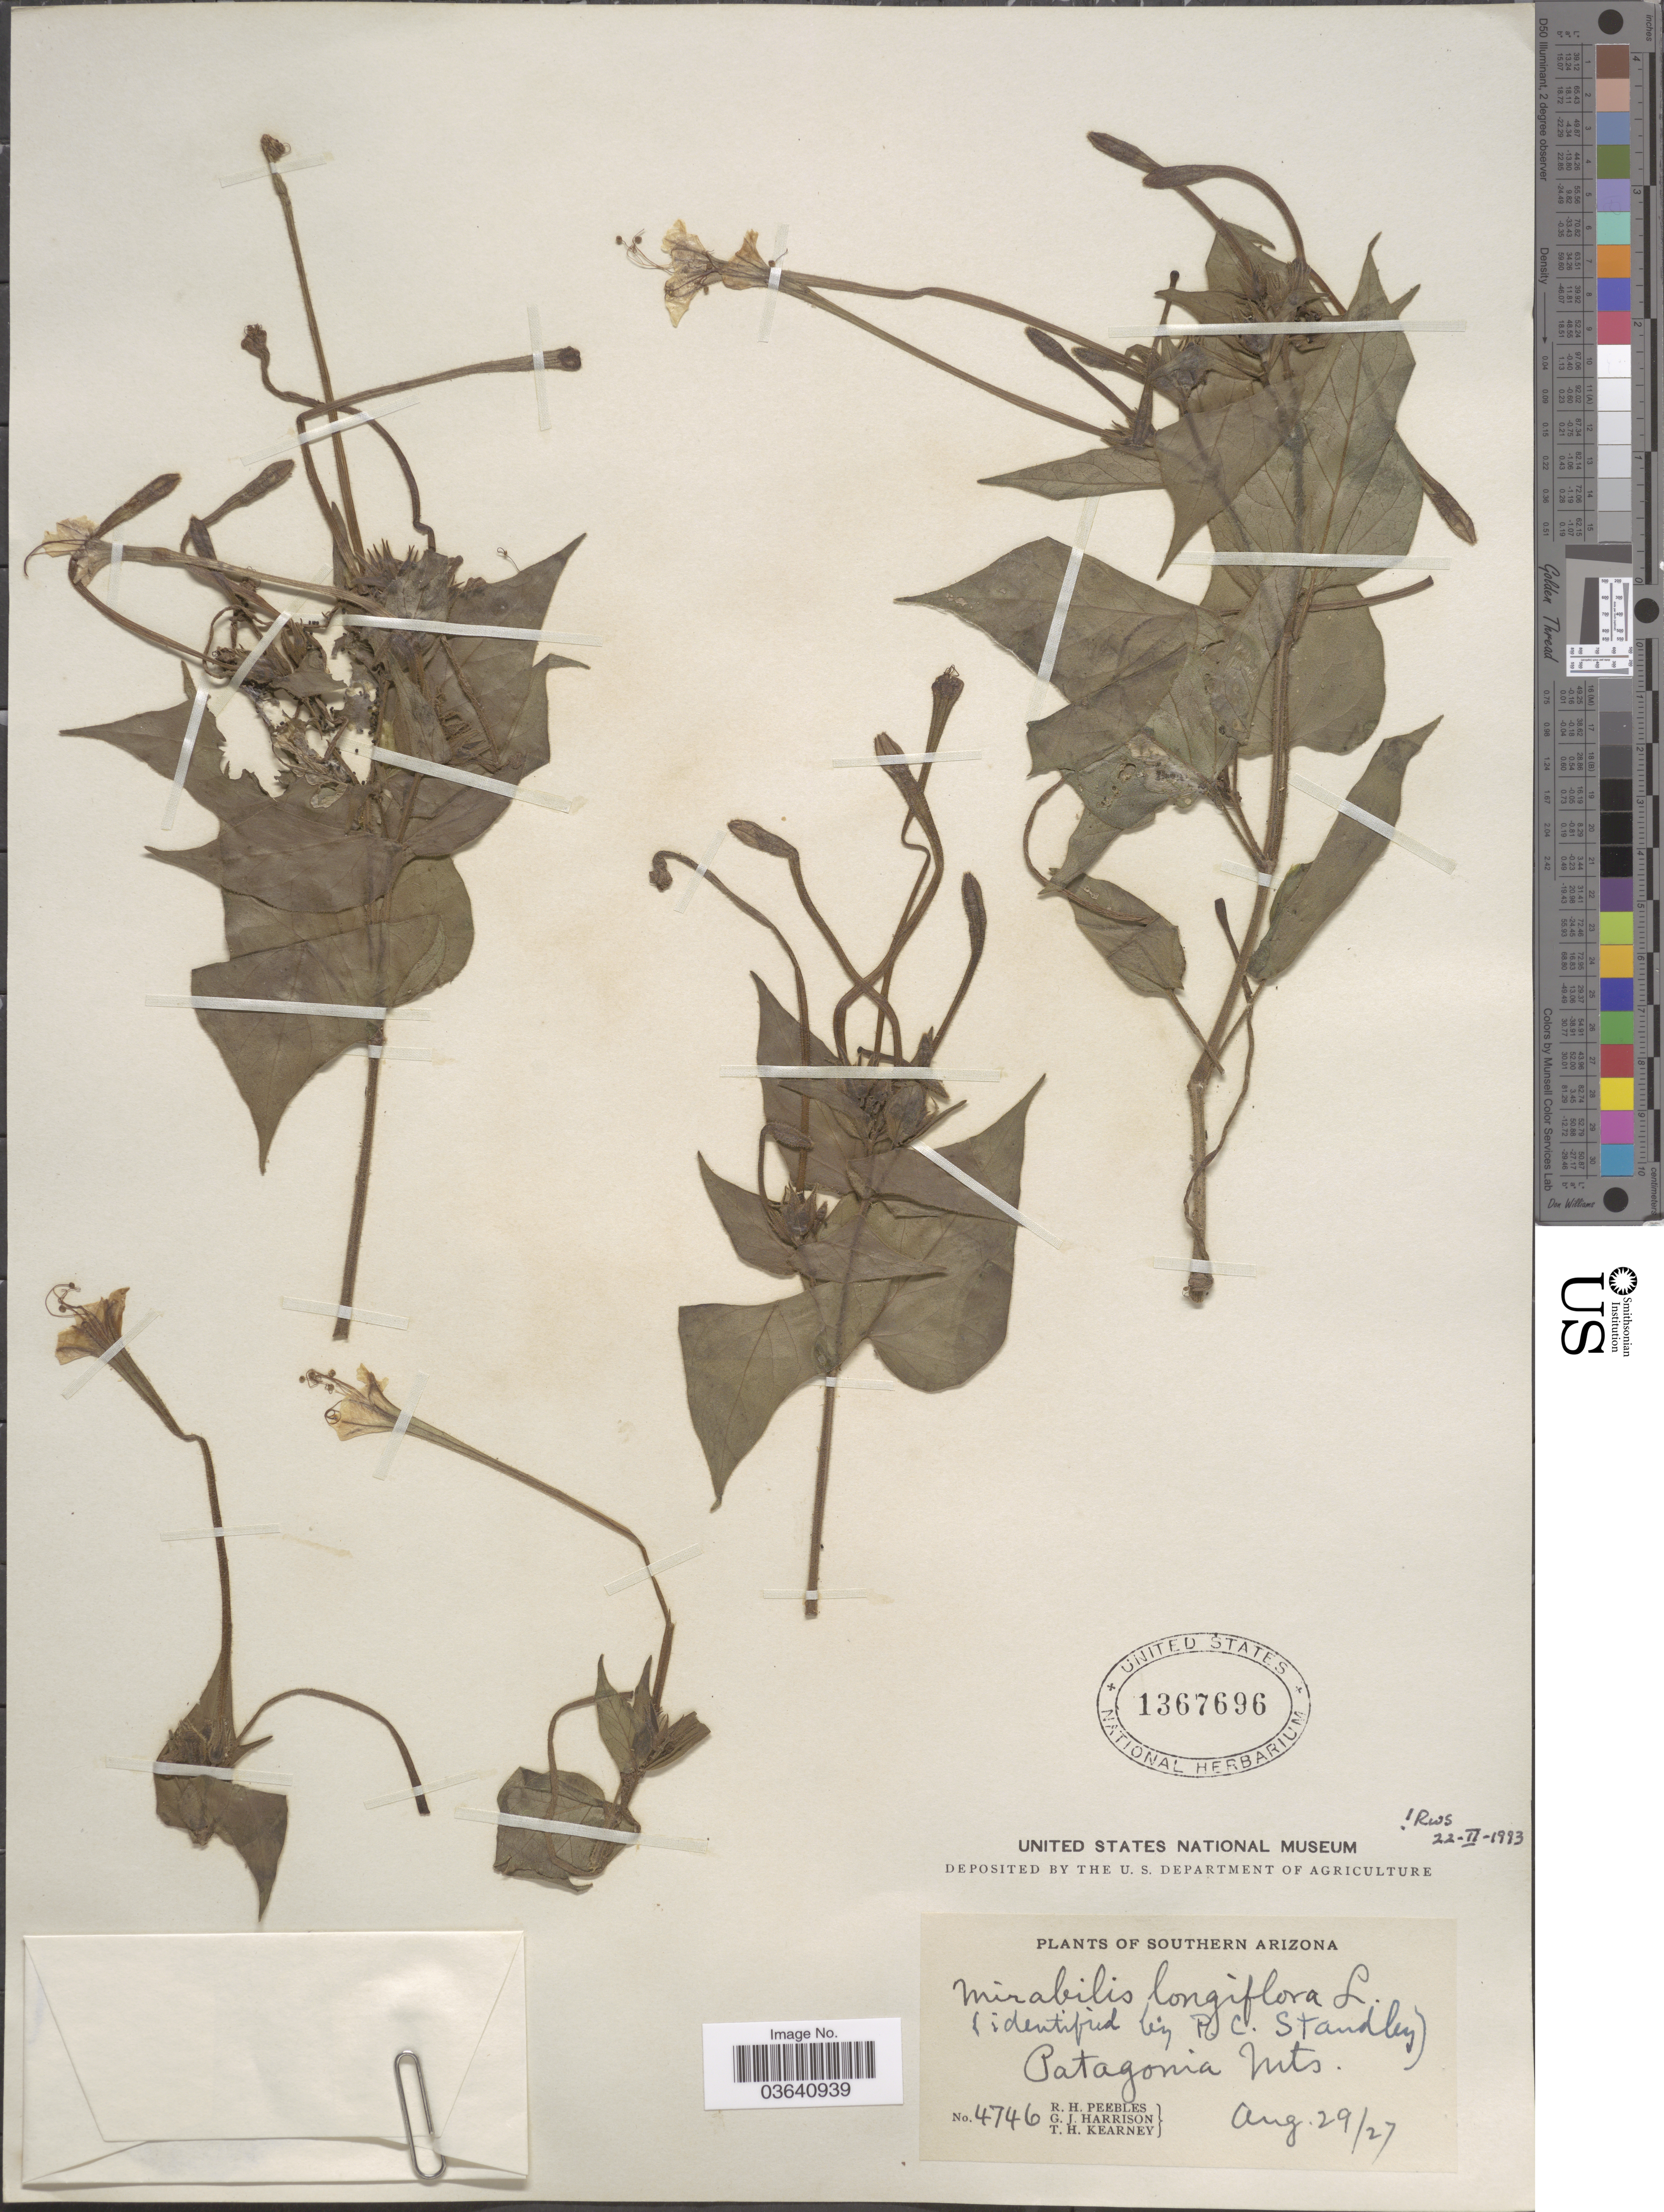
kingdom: Plantae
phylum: Tracheophyta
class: Magnoliopsida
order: Caryophyllales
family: Nyctaginaceae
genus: Mirabilis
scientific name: Mirabilis longiflora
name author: L.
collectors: R. H. Peebles, G. J. Harrison & T. H. Kearney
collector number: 4746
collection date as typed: Transcribed d/m/y: 29/8/27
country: United States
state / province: Arizona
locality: Southern Arizona. Patagonia Mts.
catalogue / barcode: US 1367696